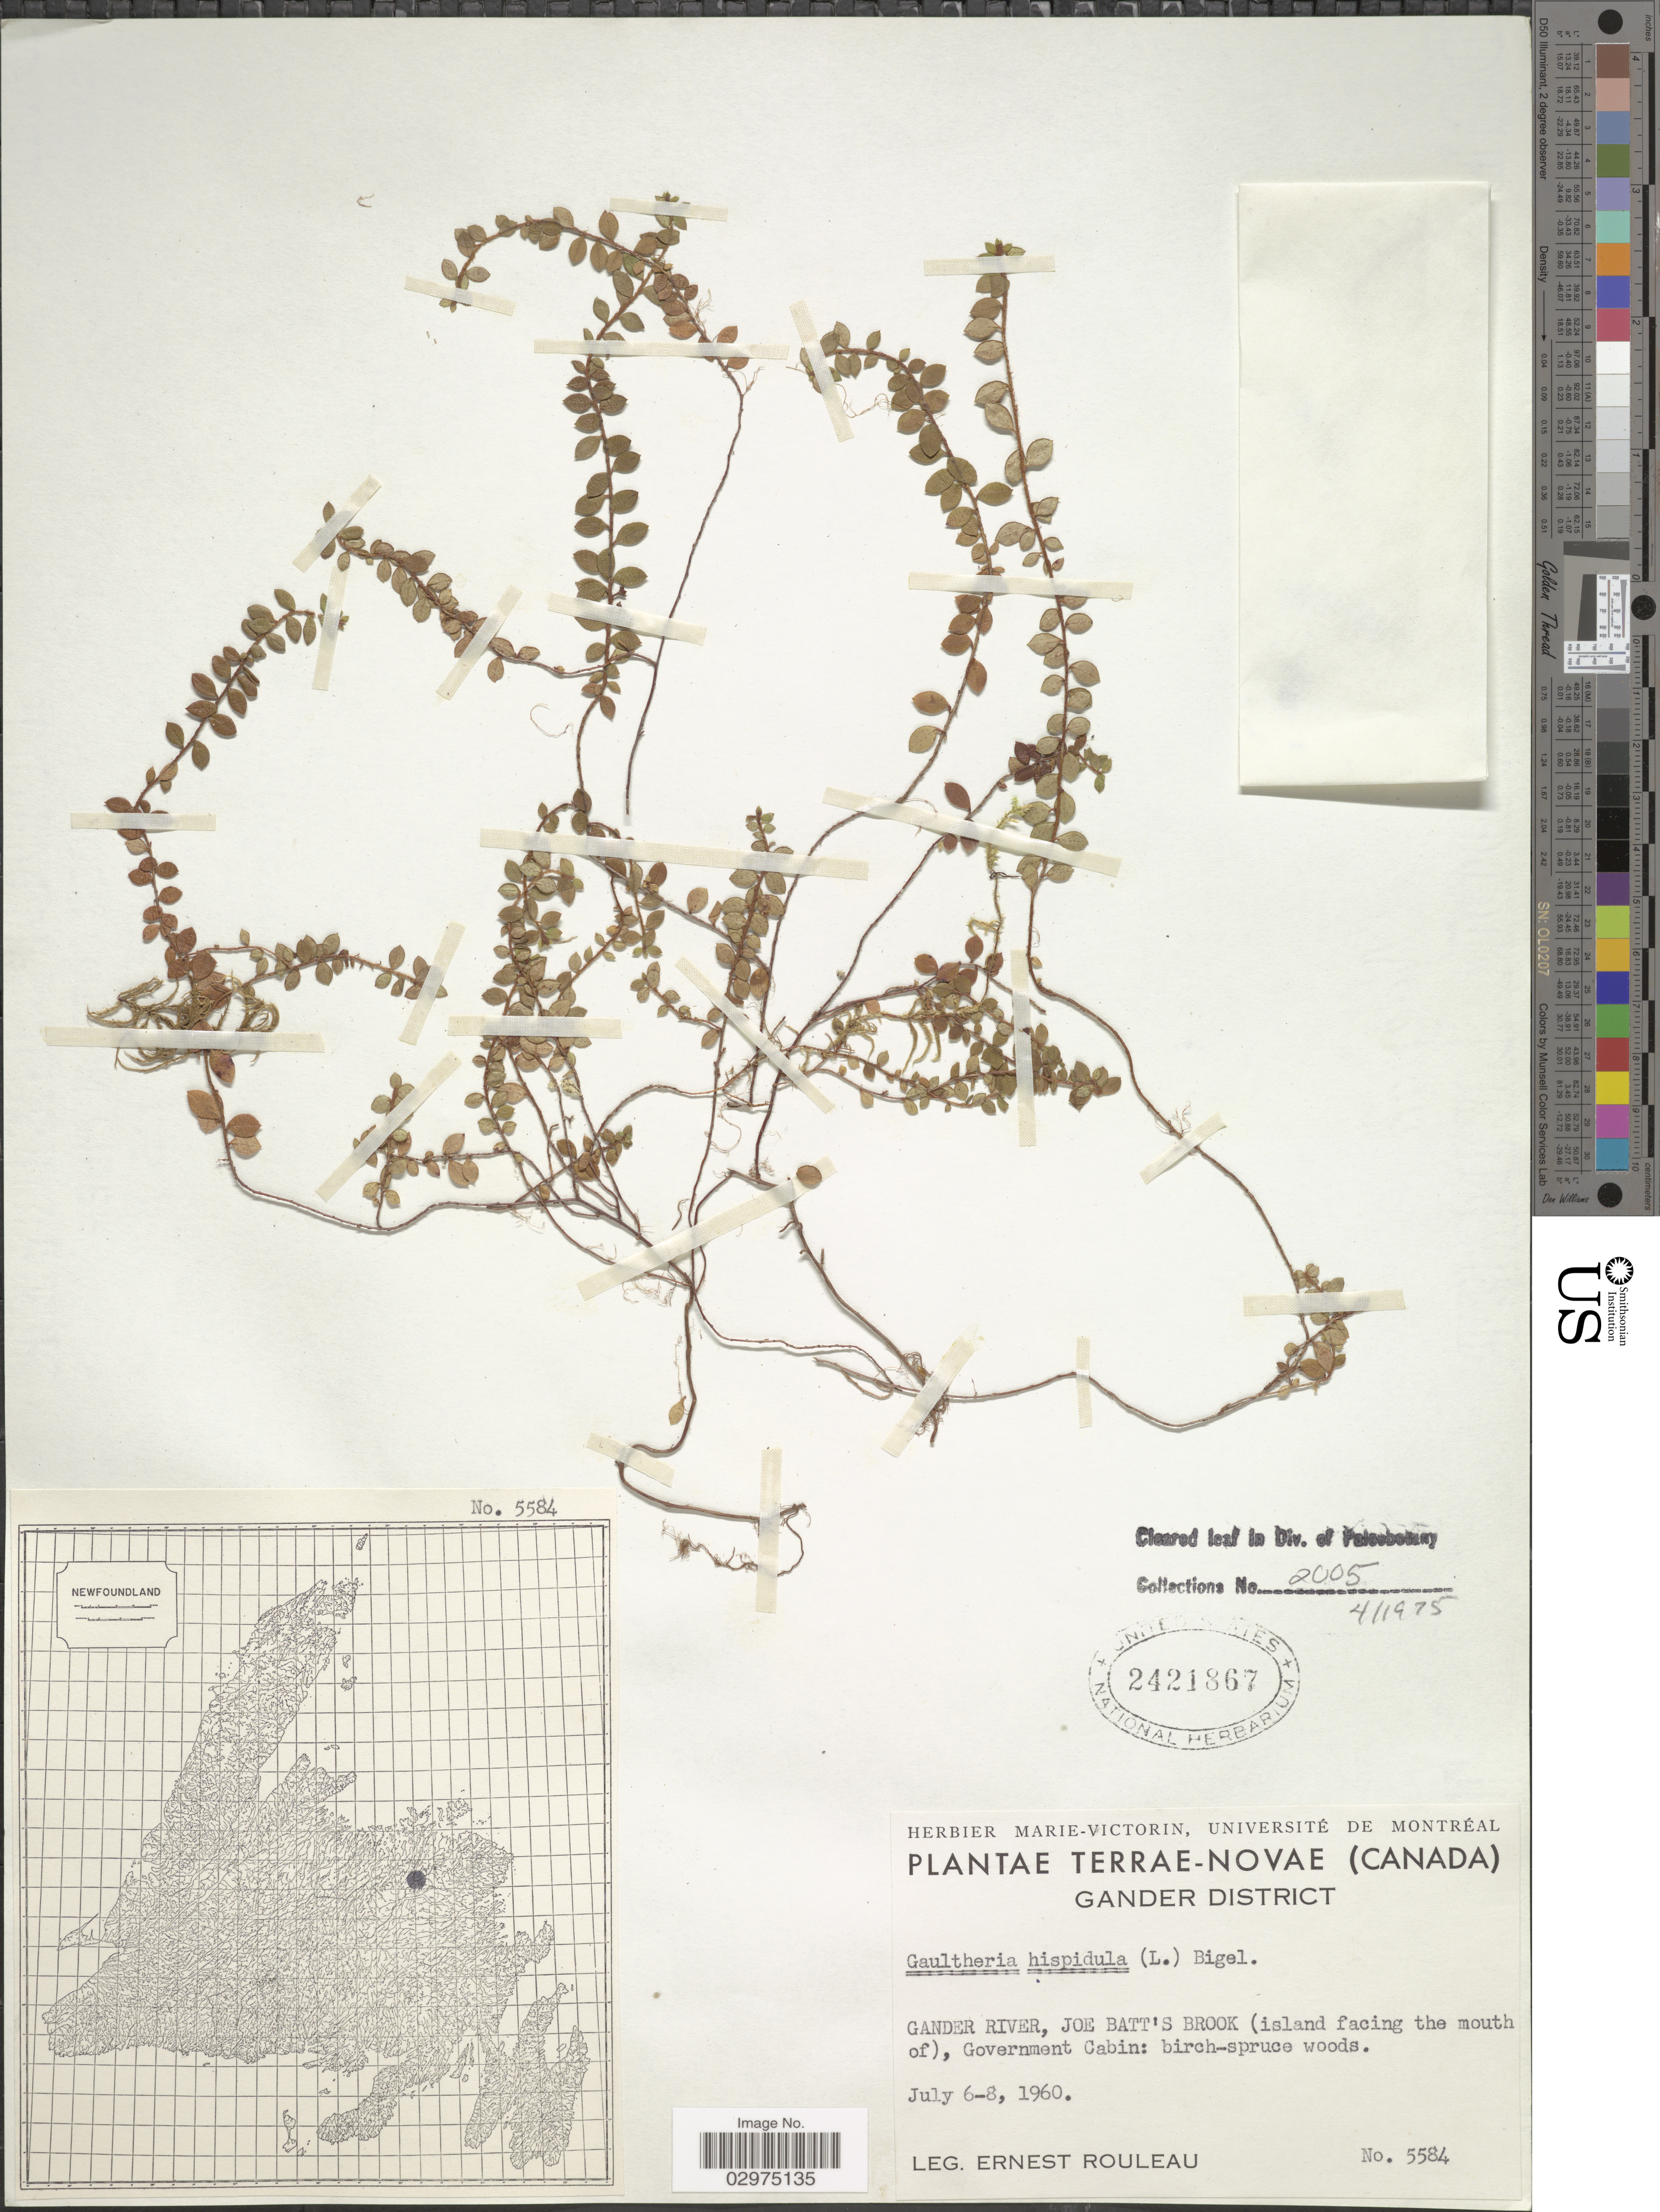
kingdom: Plantae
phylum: Tracheophyta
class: Magnoliopsida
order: Ericales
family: Ericaceae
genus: Gaultheria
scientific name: Gaultheria hispidula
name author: (L.) Muhl. ex Bigelow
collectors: J. Rouleau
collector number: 5584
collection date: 1960-07-06/1960-07-08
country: Canada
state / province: Newfoundland and Labrador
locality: Terrae-Novae. Gander District. Gander River, Joe Batt's Brook (island facing the mouth of), Government Cabin.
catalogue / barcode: US 2421867